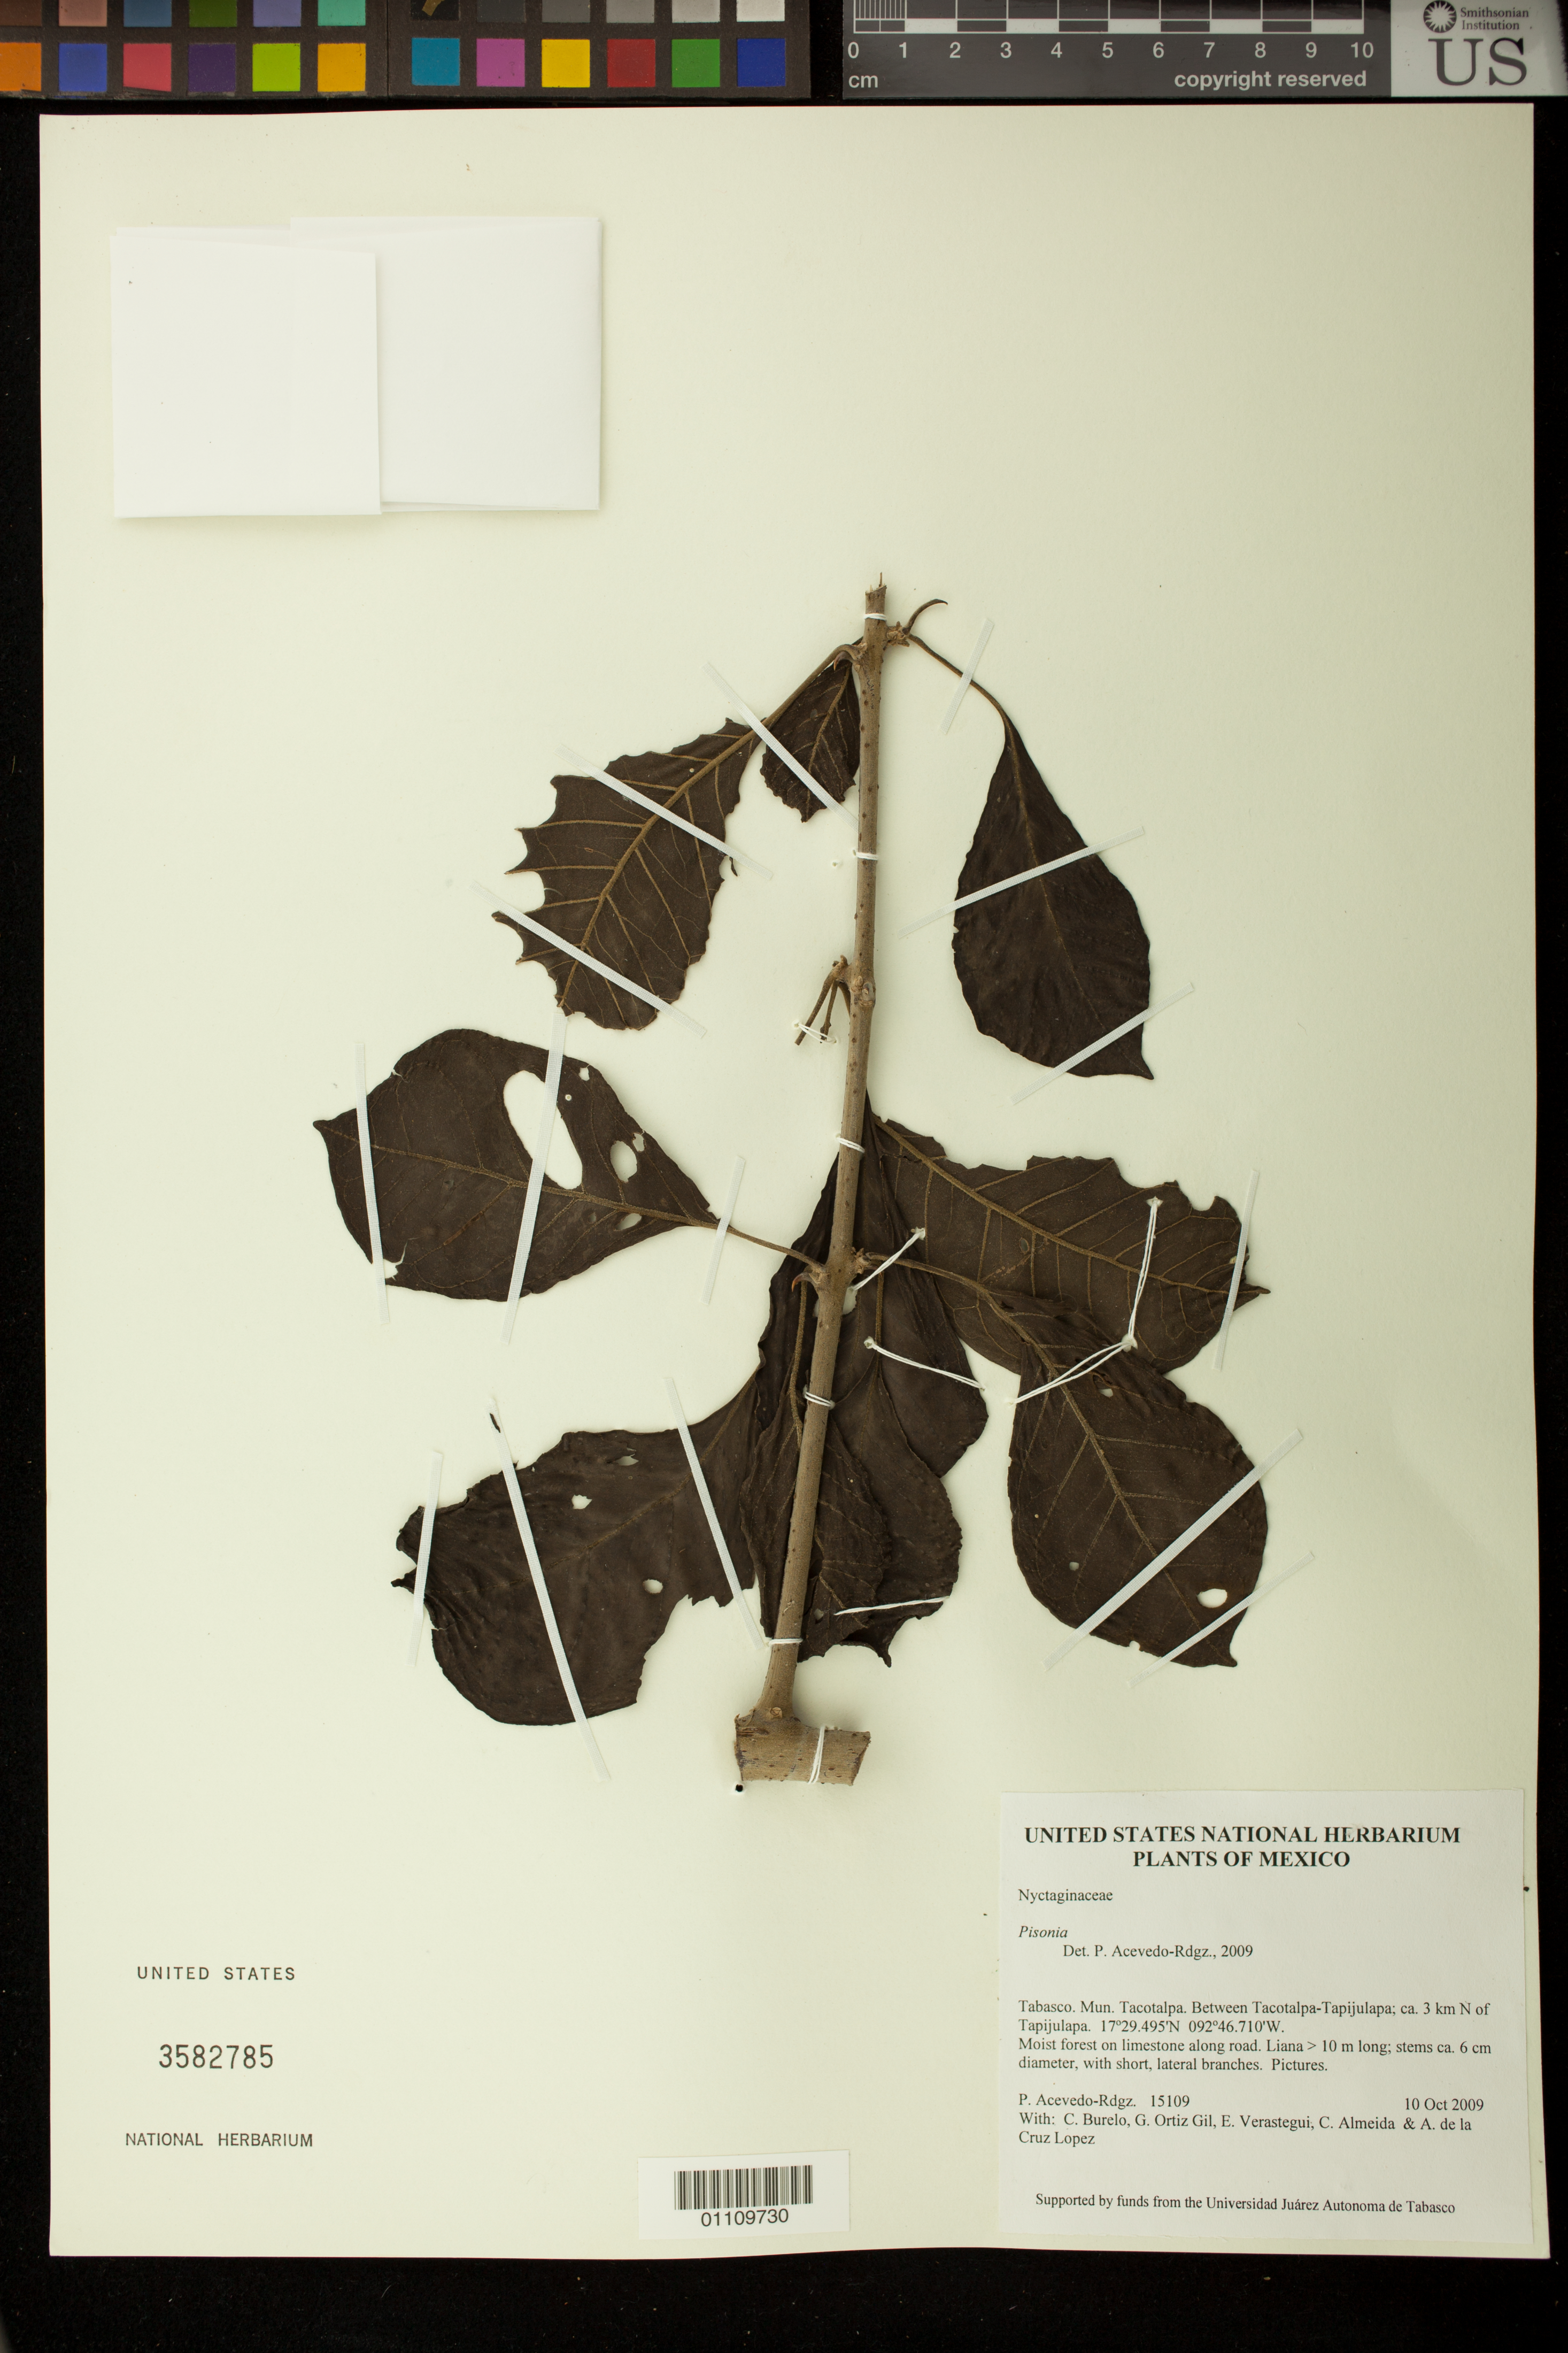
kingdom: Plantae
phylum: Tracheophyta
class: Magnoliopsida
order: Caryophyllales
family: Nyctaginaceae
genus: Pisonia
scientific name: Pisonia sp.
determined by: Acevedo-Rodríguez, P., (BOT), Smithsonian Institution - National Museum of Natural History (UNITED STATES)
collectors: P. Acevedo-Rodr., C. Burelo, G. Ortiz, E. Verastegui, C. Almeida & A. de la Cruz Lopez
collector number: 15109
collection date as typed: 10 Oct 2009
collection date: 2009-10-10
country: Mexico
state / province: Tabasco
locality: Mun. Tacotalpa. Between Tacotalpa-Tapijulapa; ca. 3 km N of Tapijulapa.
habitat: Moist forest on limestone along road.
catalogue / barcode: US 3582785